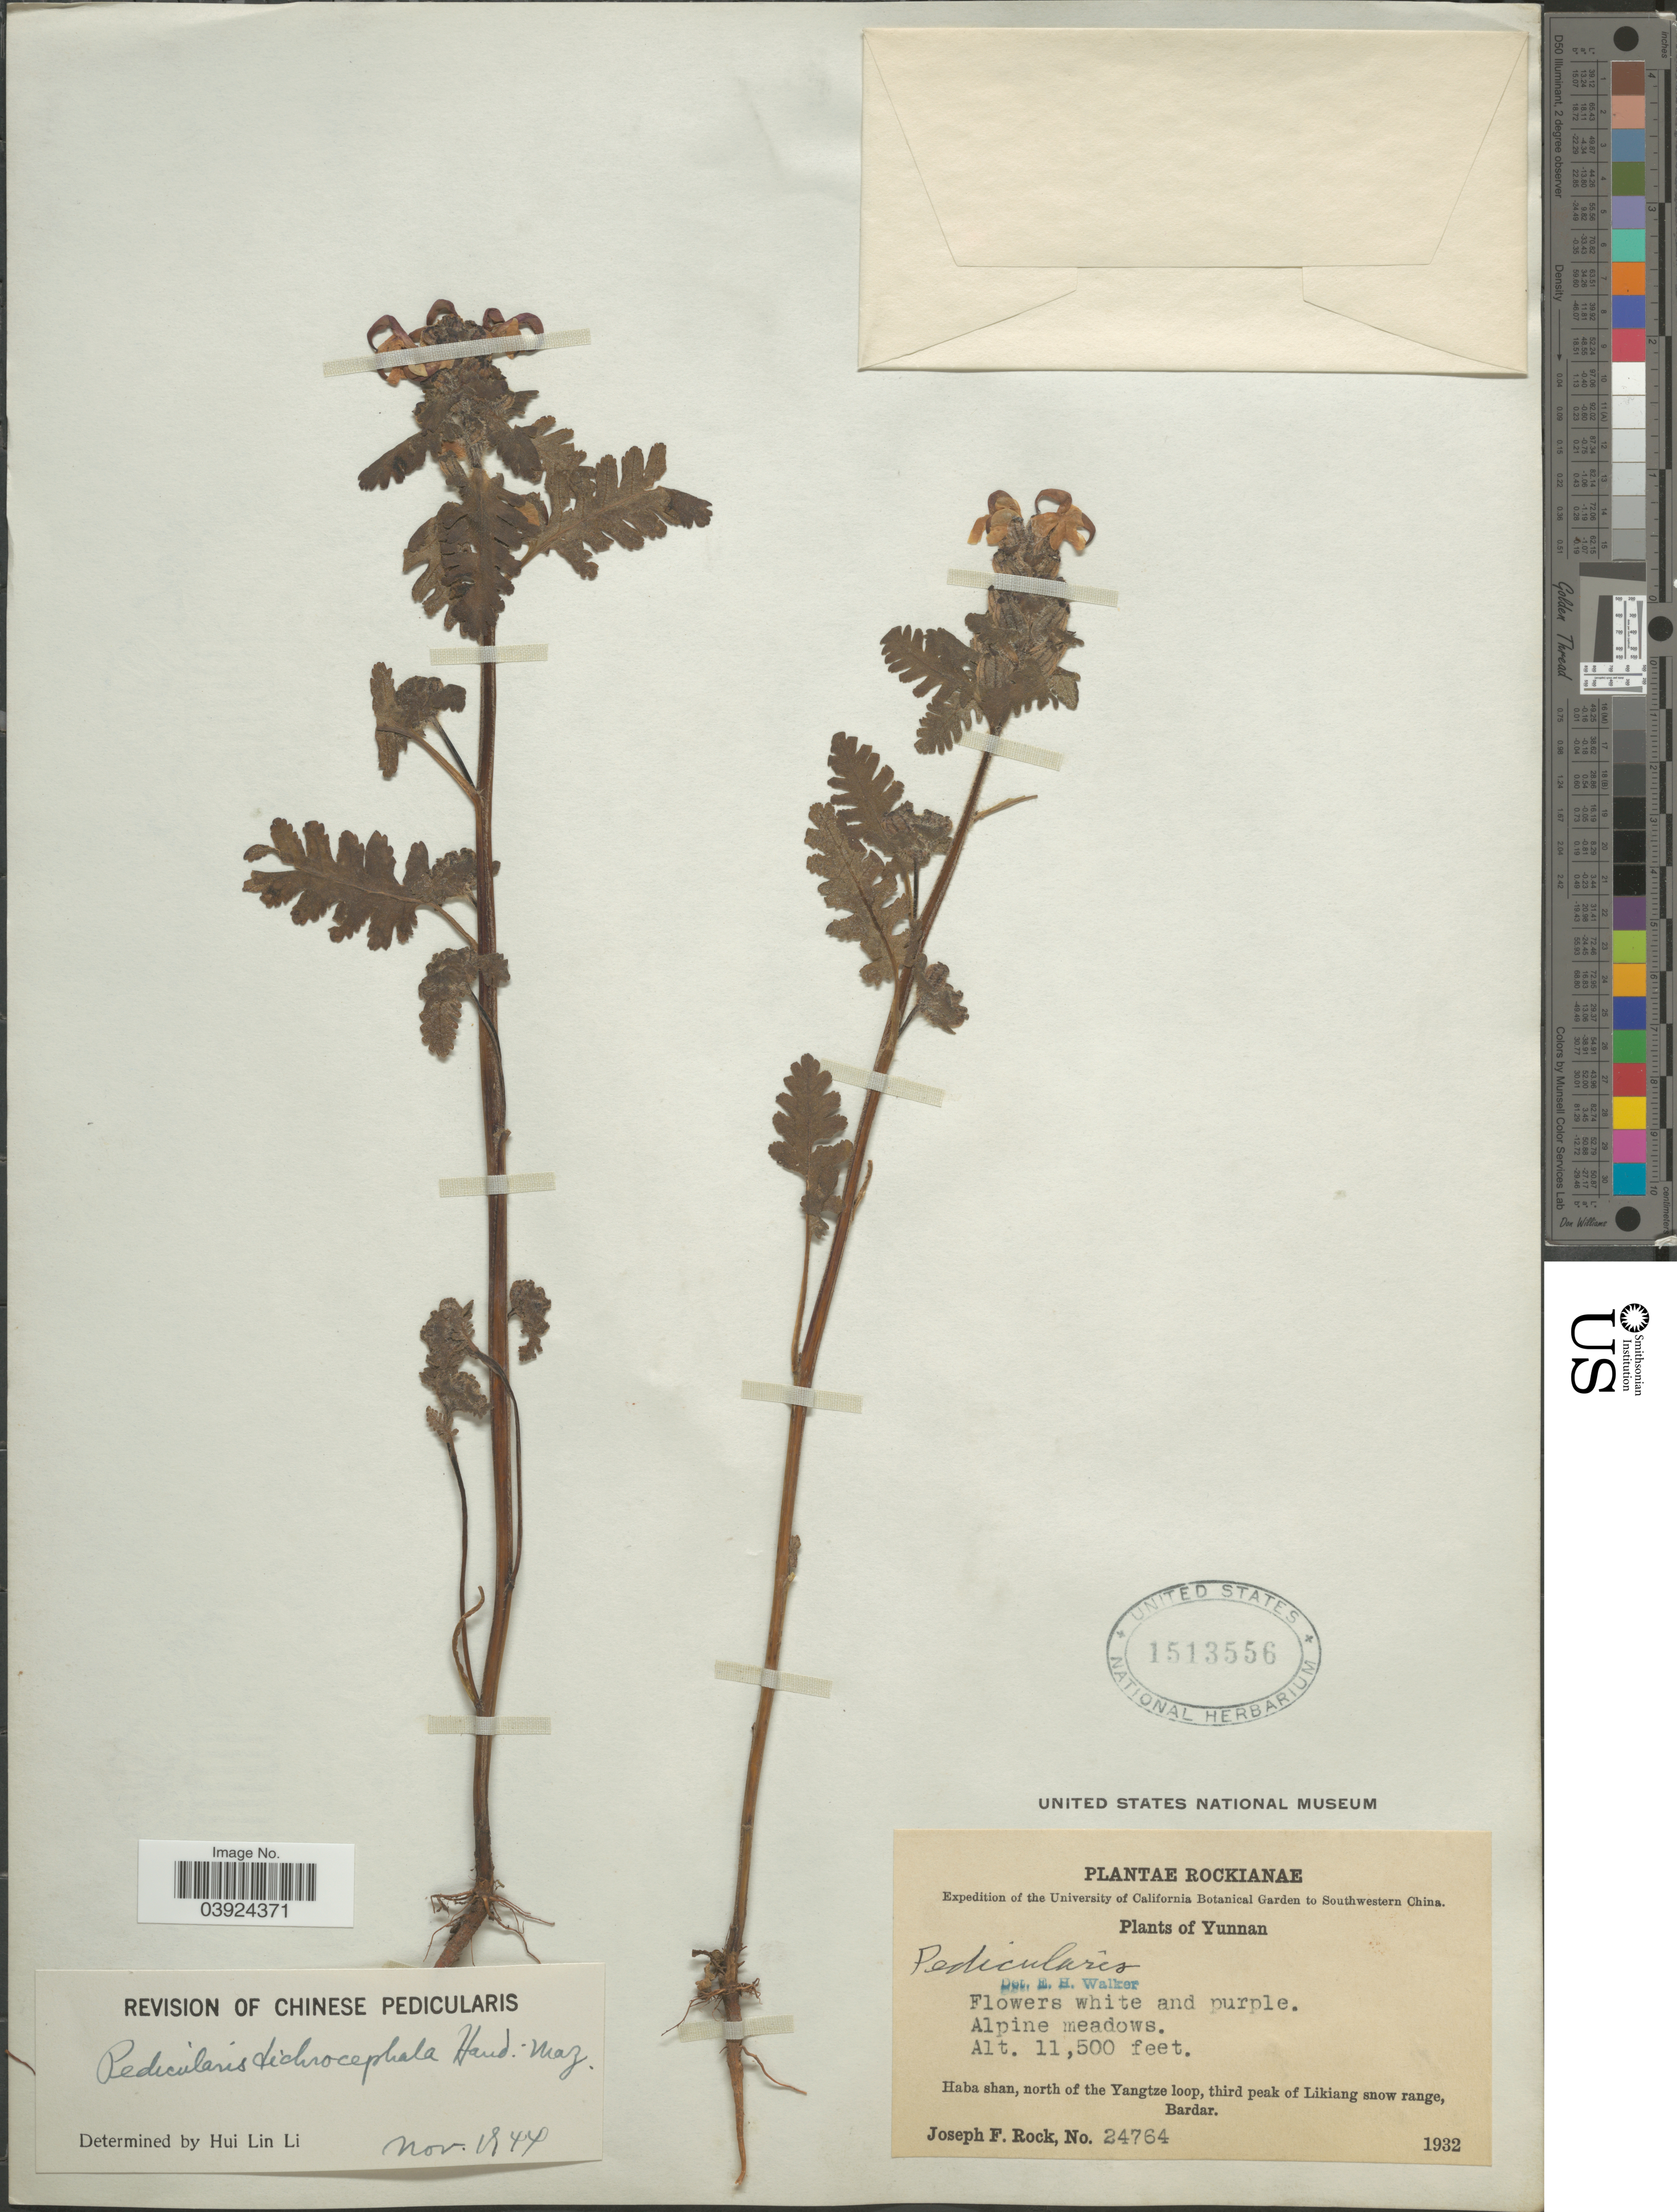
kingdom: Plantae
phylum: Tracheophyta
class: Magnoliopsida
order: Lamiales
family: Orobanchaceae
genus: Pedicularis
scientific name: Pedicularis dichrocephala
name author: Hand.-Mazz.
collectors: J. F. Rock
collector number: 24764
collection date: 1932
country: China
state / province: Yunnan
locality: Southwestern China. Haba shan, north of the Yangtze loop, third peak of Likiang snow range, Bardar.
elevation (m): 3505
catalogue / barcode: US 1513556